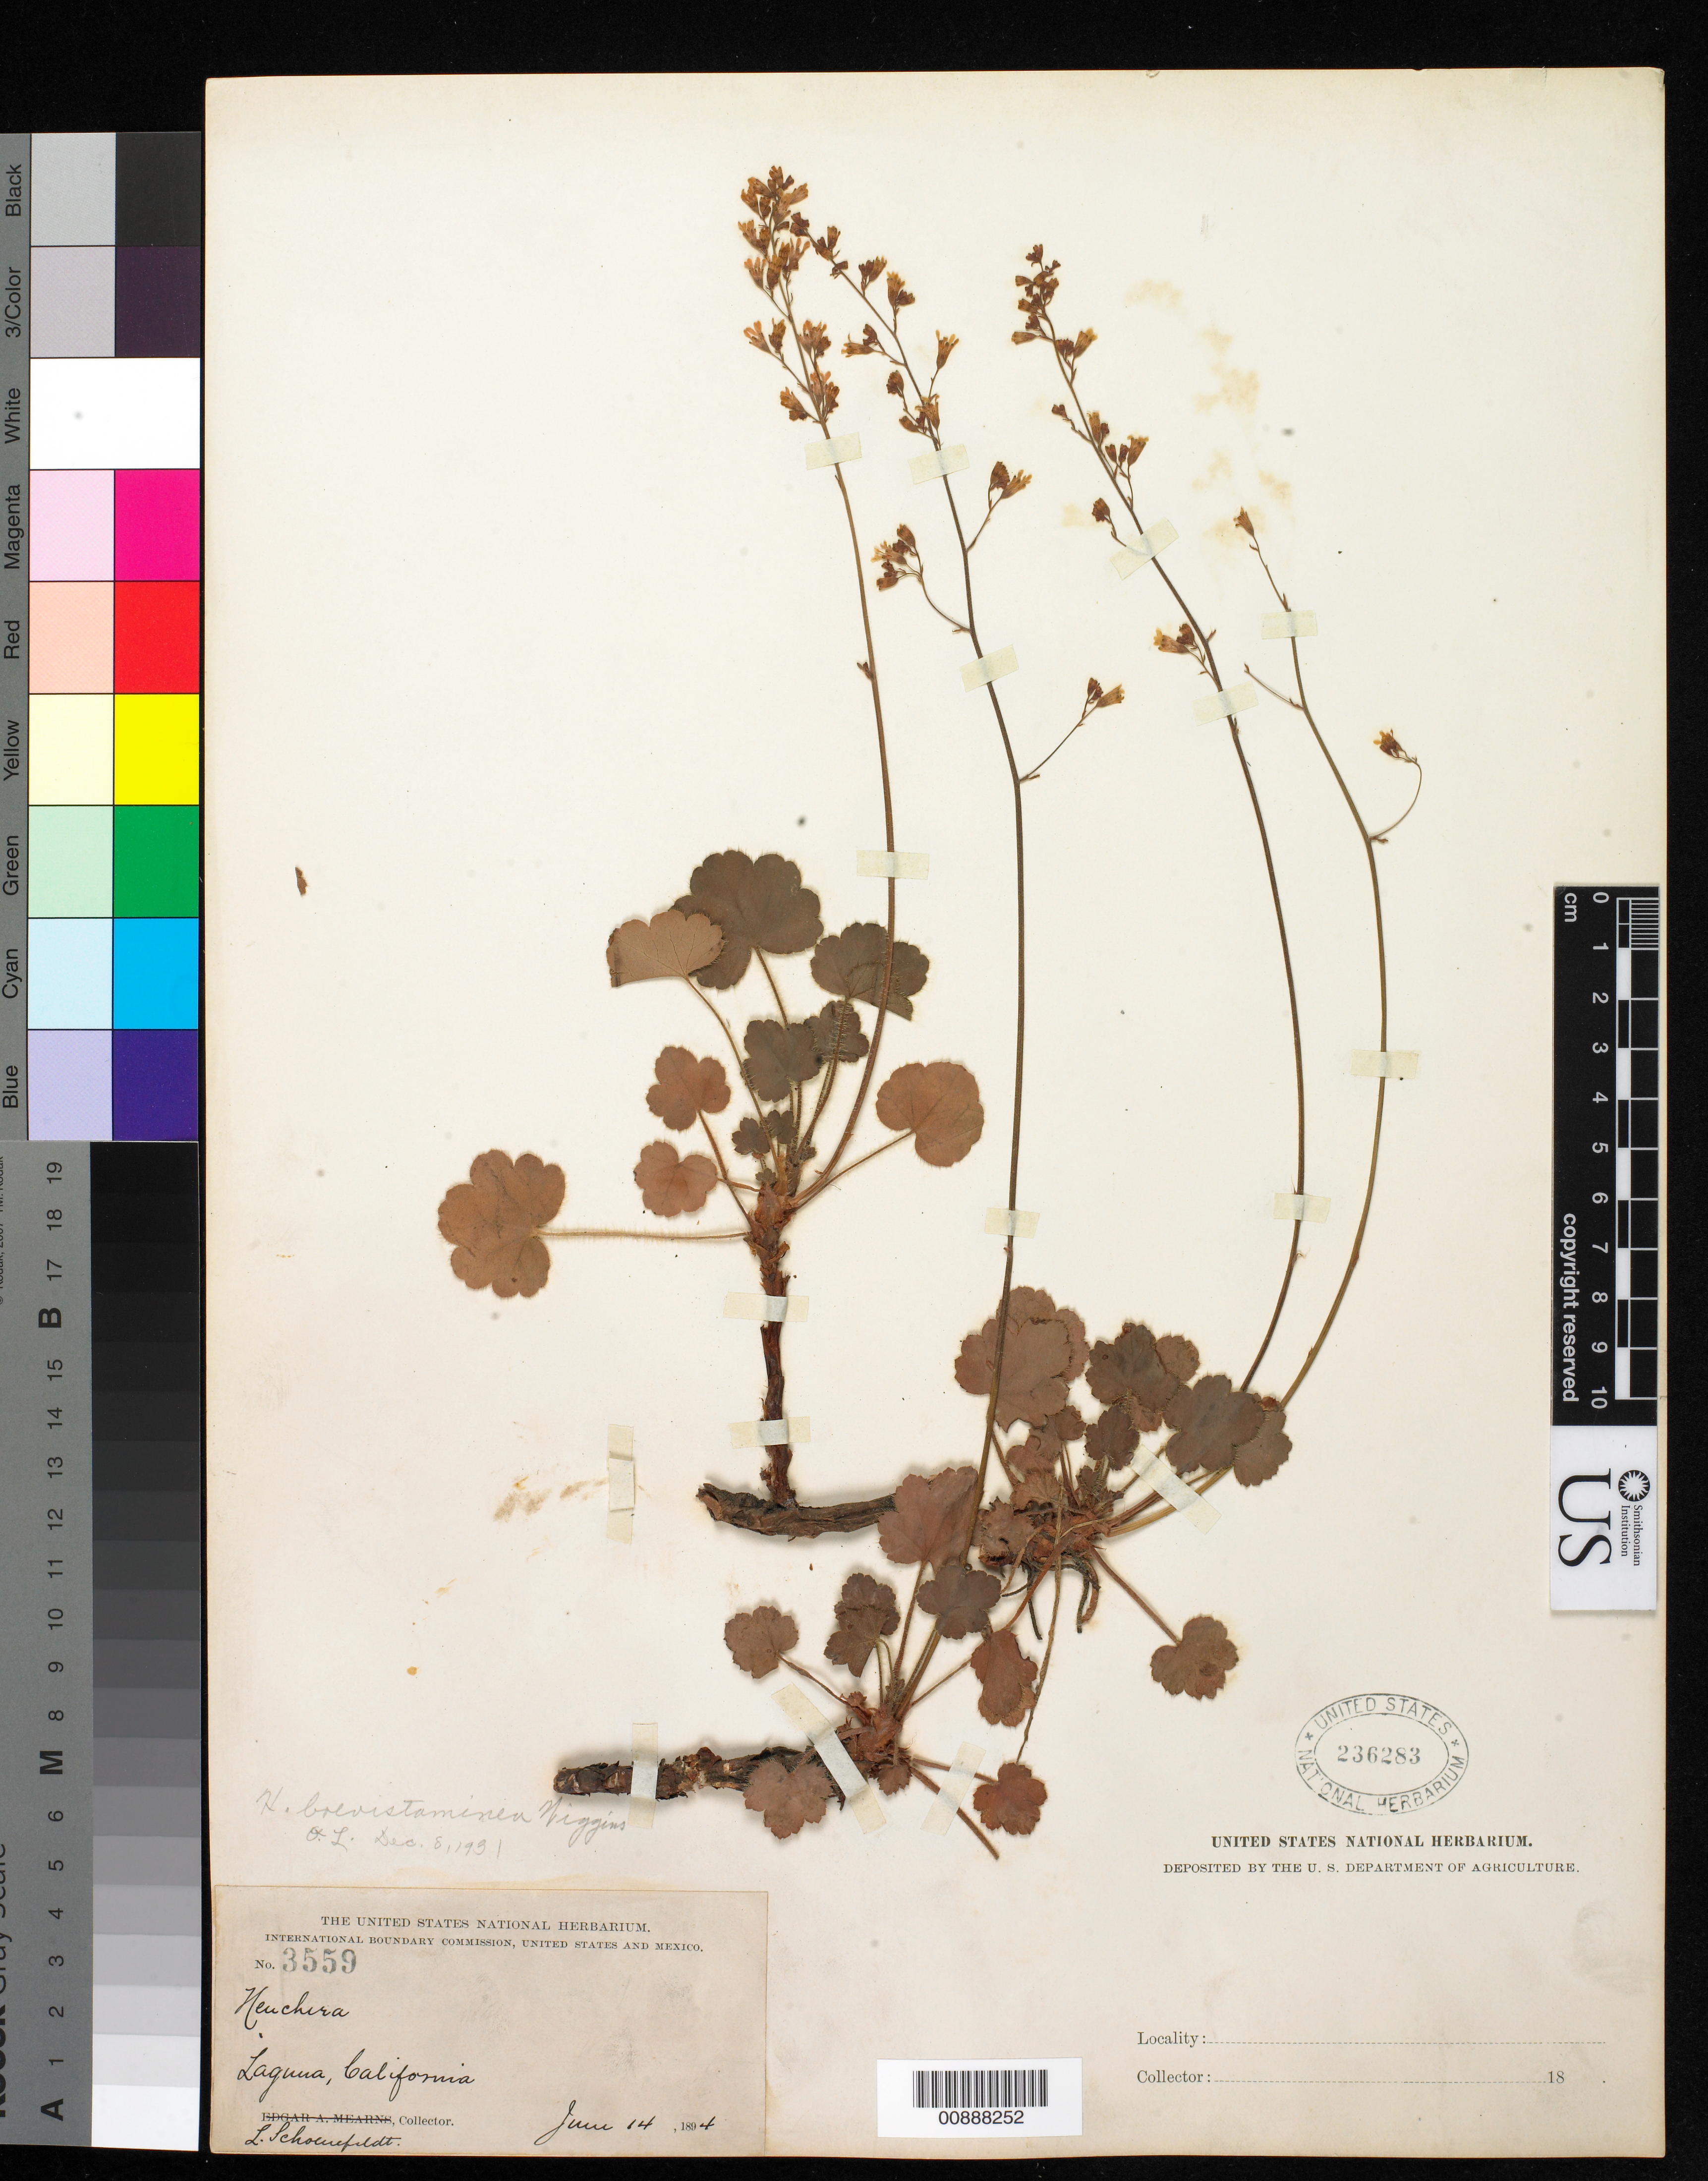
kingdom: Plantae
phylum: Tracheophyta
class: Magnoliopsida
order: Saxifragales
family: Saxifragaceae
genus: Heuchera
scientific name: Heuchera brevistaminea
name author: Wiggins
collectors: L. Schoenfeldt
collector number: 3559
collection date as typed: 14 Jun 1894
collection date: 1894-06-14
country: United States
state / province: California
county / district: Orange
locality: Laguna, California.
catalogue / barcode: US 236283